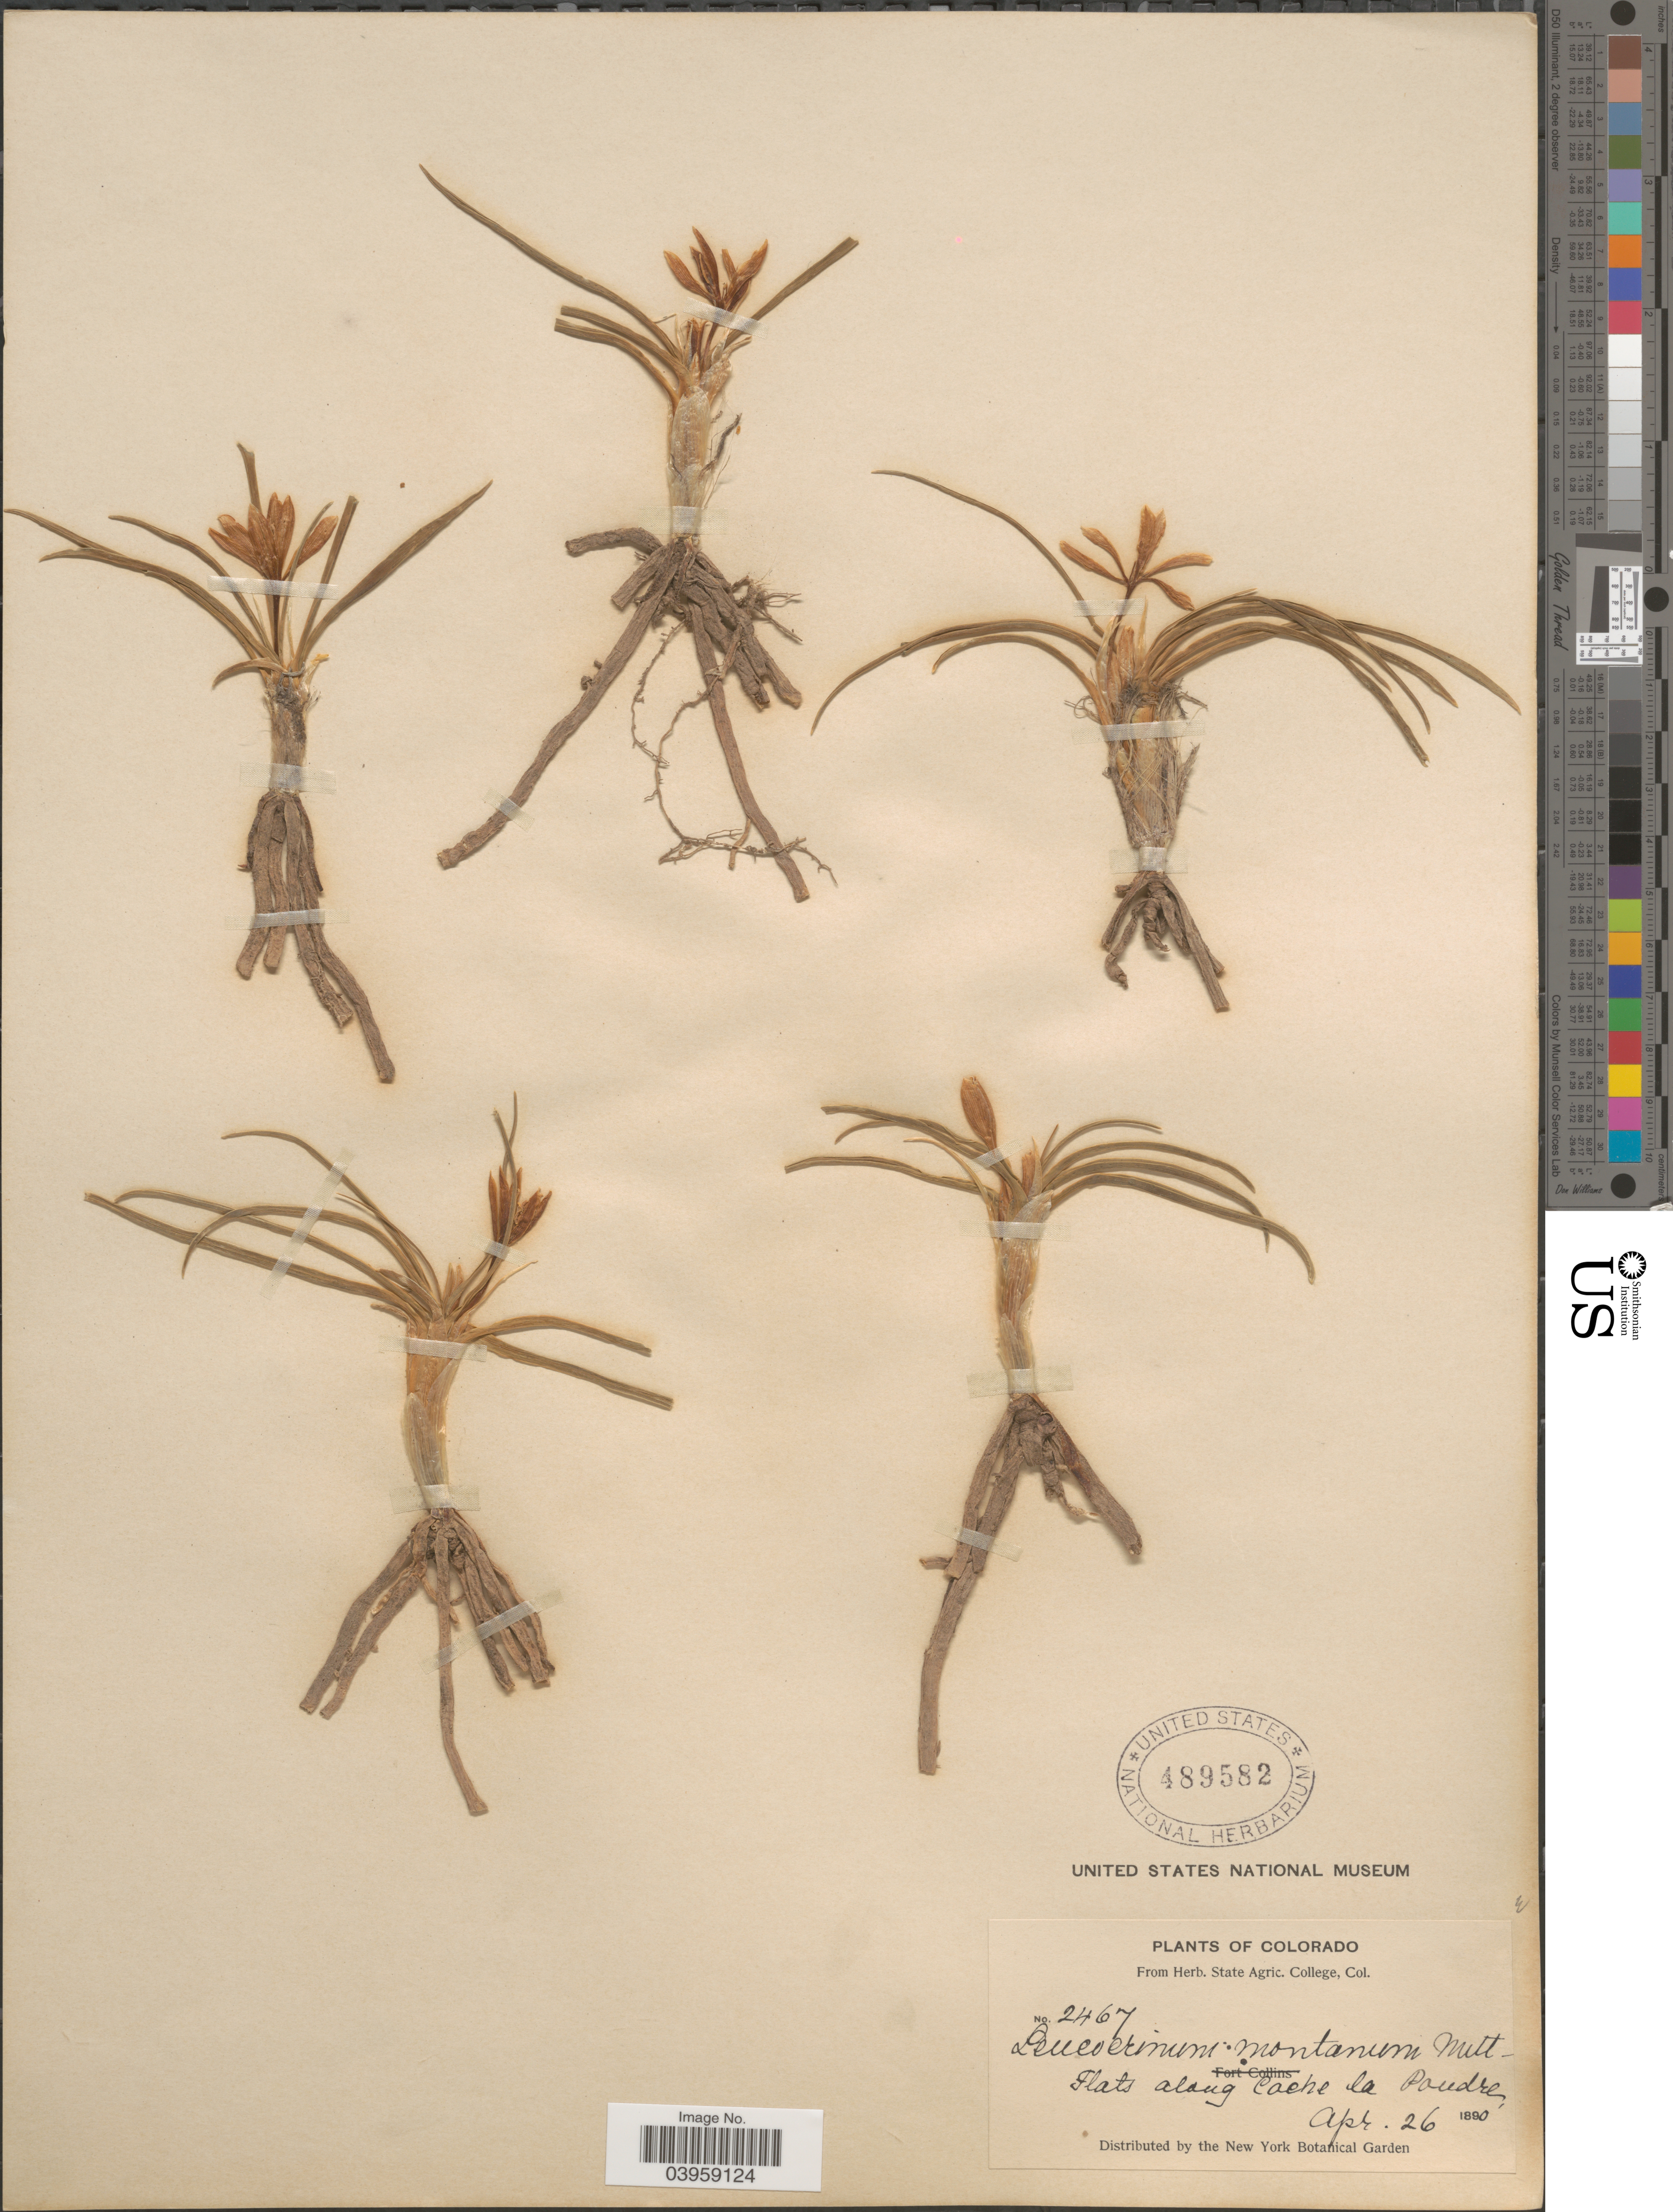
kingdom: Plantae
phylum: Tracheophyta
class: Liliopsida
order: Asparagales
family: Asparagaceae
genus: Leucocrinum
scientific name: Leucocrinum montanum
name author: Nutt.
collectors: ex herb. State Agric. College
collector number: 2467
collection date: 1890-04-26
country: United States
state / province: Colorado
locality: Flats along Cache la Poudre.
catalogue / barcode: US 489582